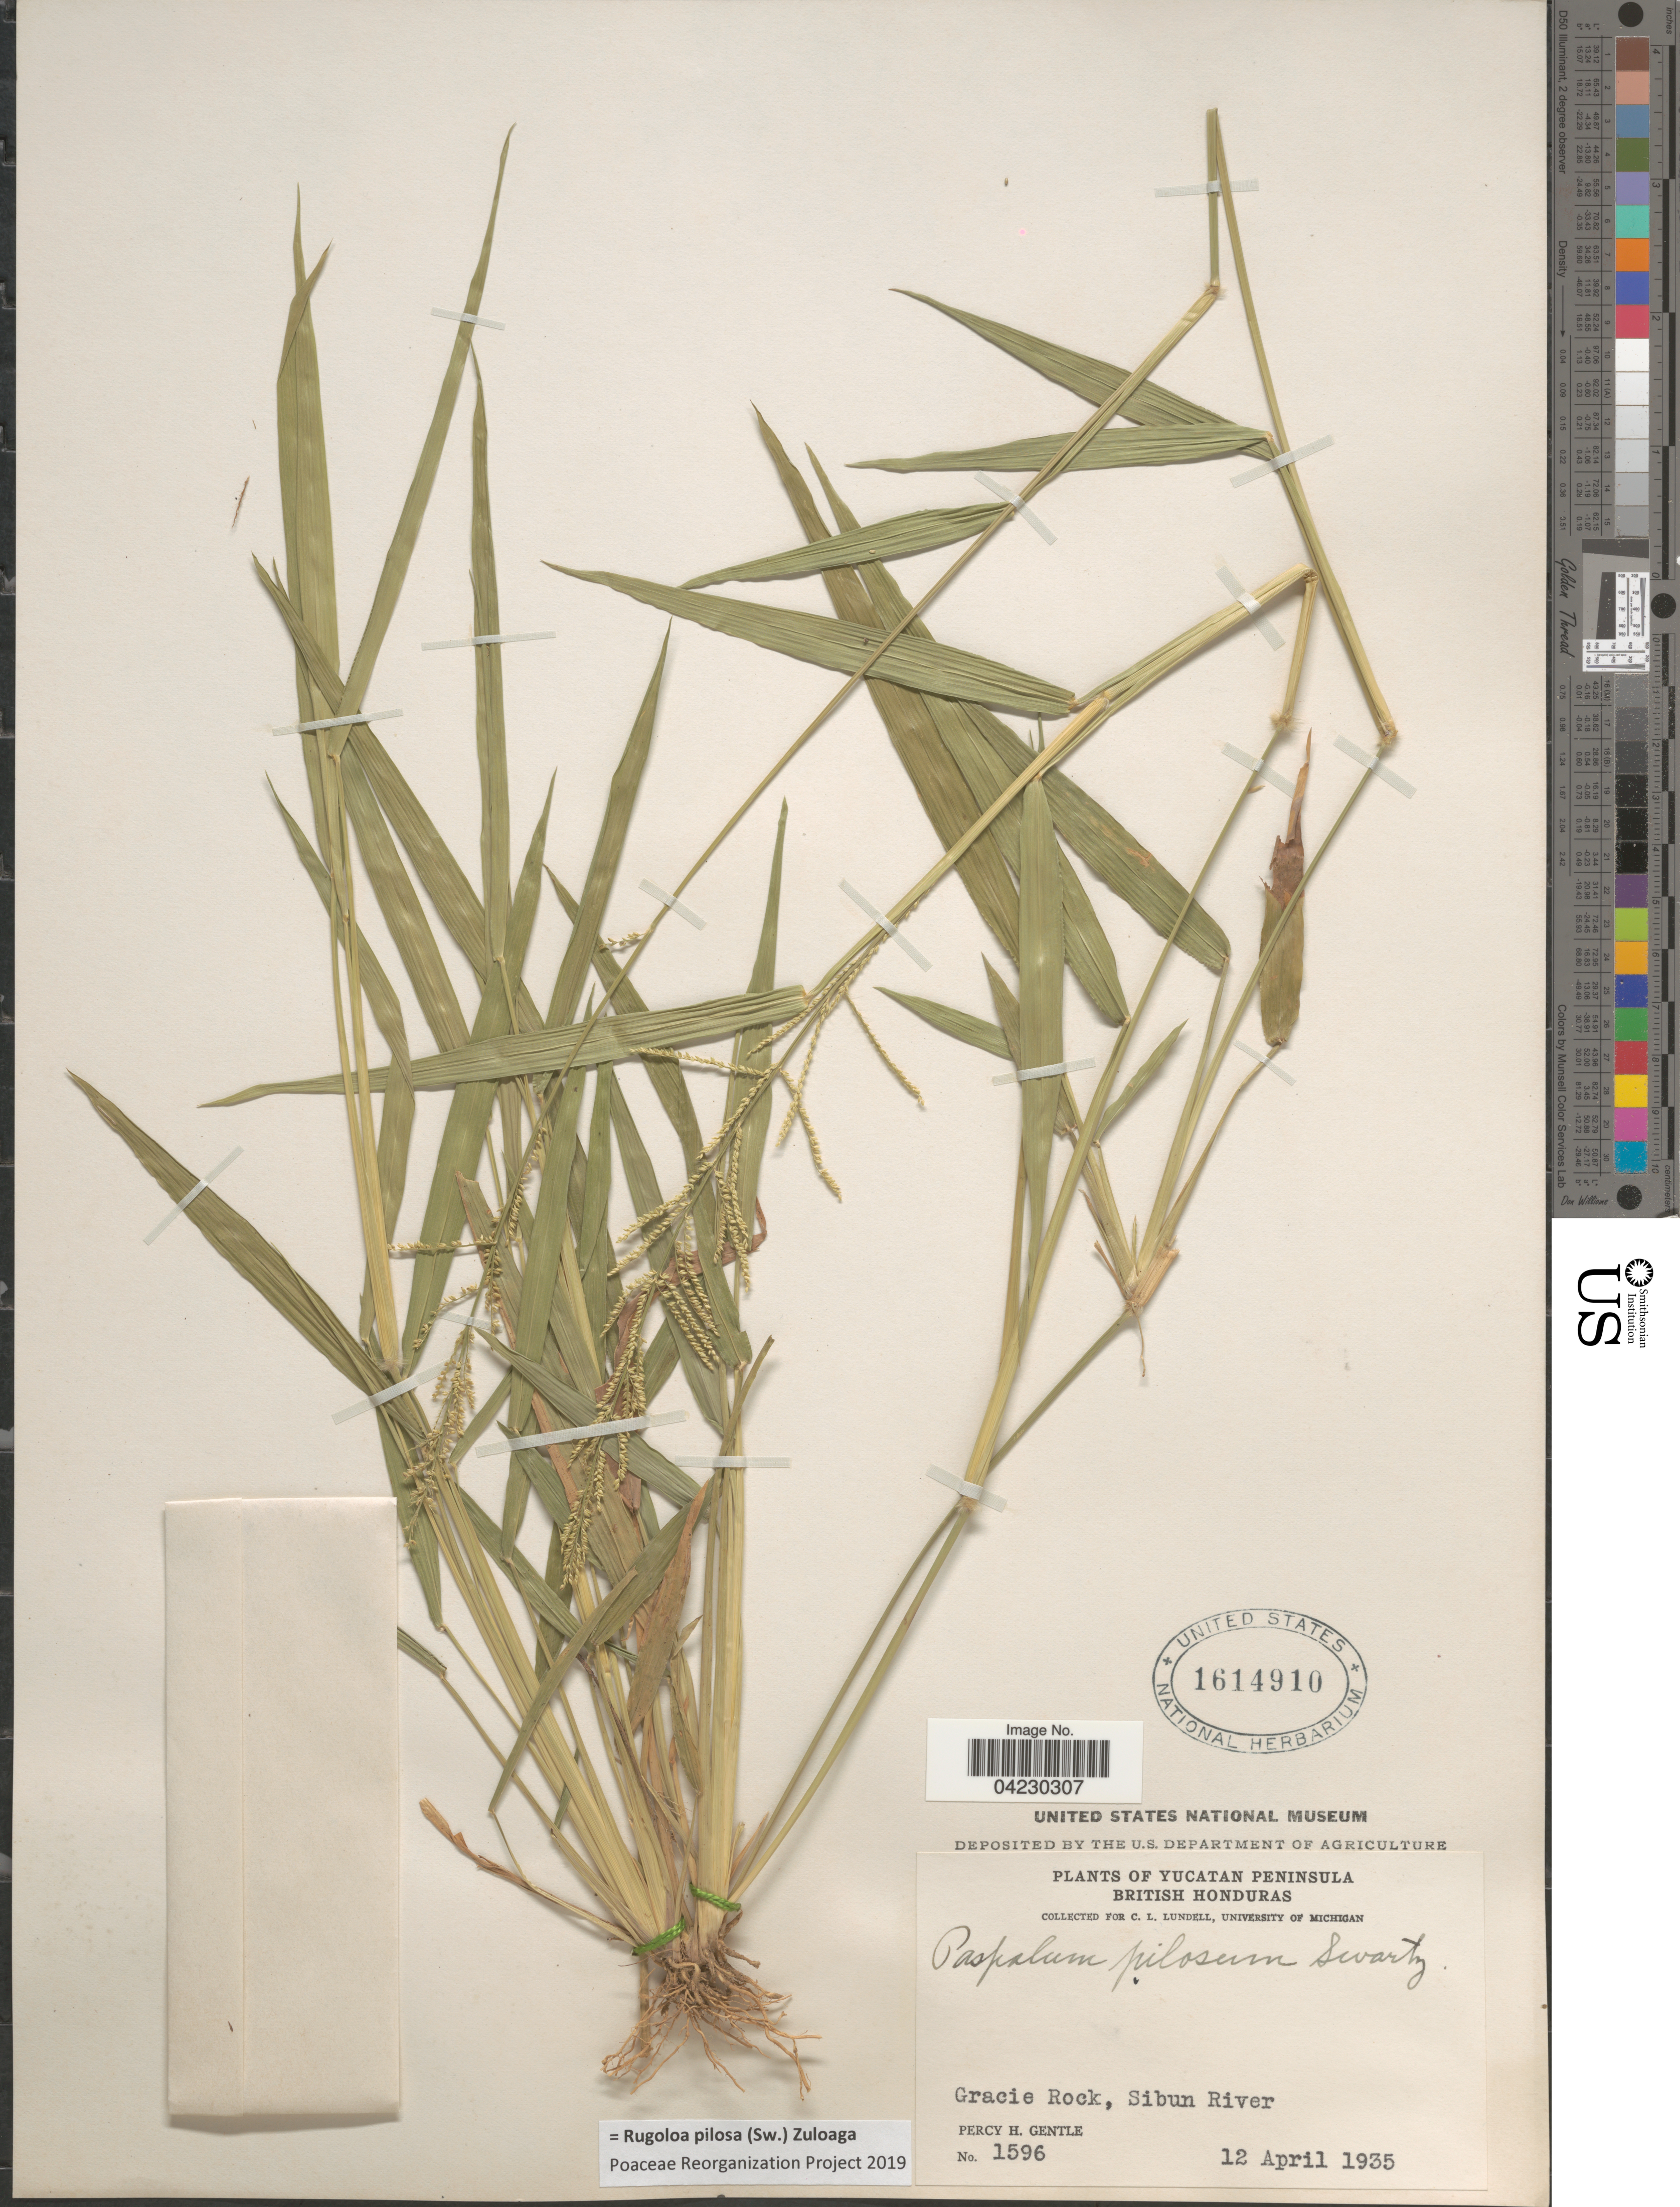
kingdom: Plantae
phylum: Tracheophyta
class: Liliopsida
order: Poales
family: Poaceae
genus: Rugoloa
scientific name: Rugoloa pilosa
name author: (Sw.) Zuloaga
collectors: P. H. Gentle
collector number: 1596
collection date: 1935-04-12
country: Belize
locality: Yucatan Peninsula. British Honduras. Gracie rock, Sibun River.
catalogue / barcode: US 1614910